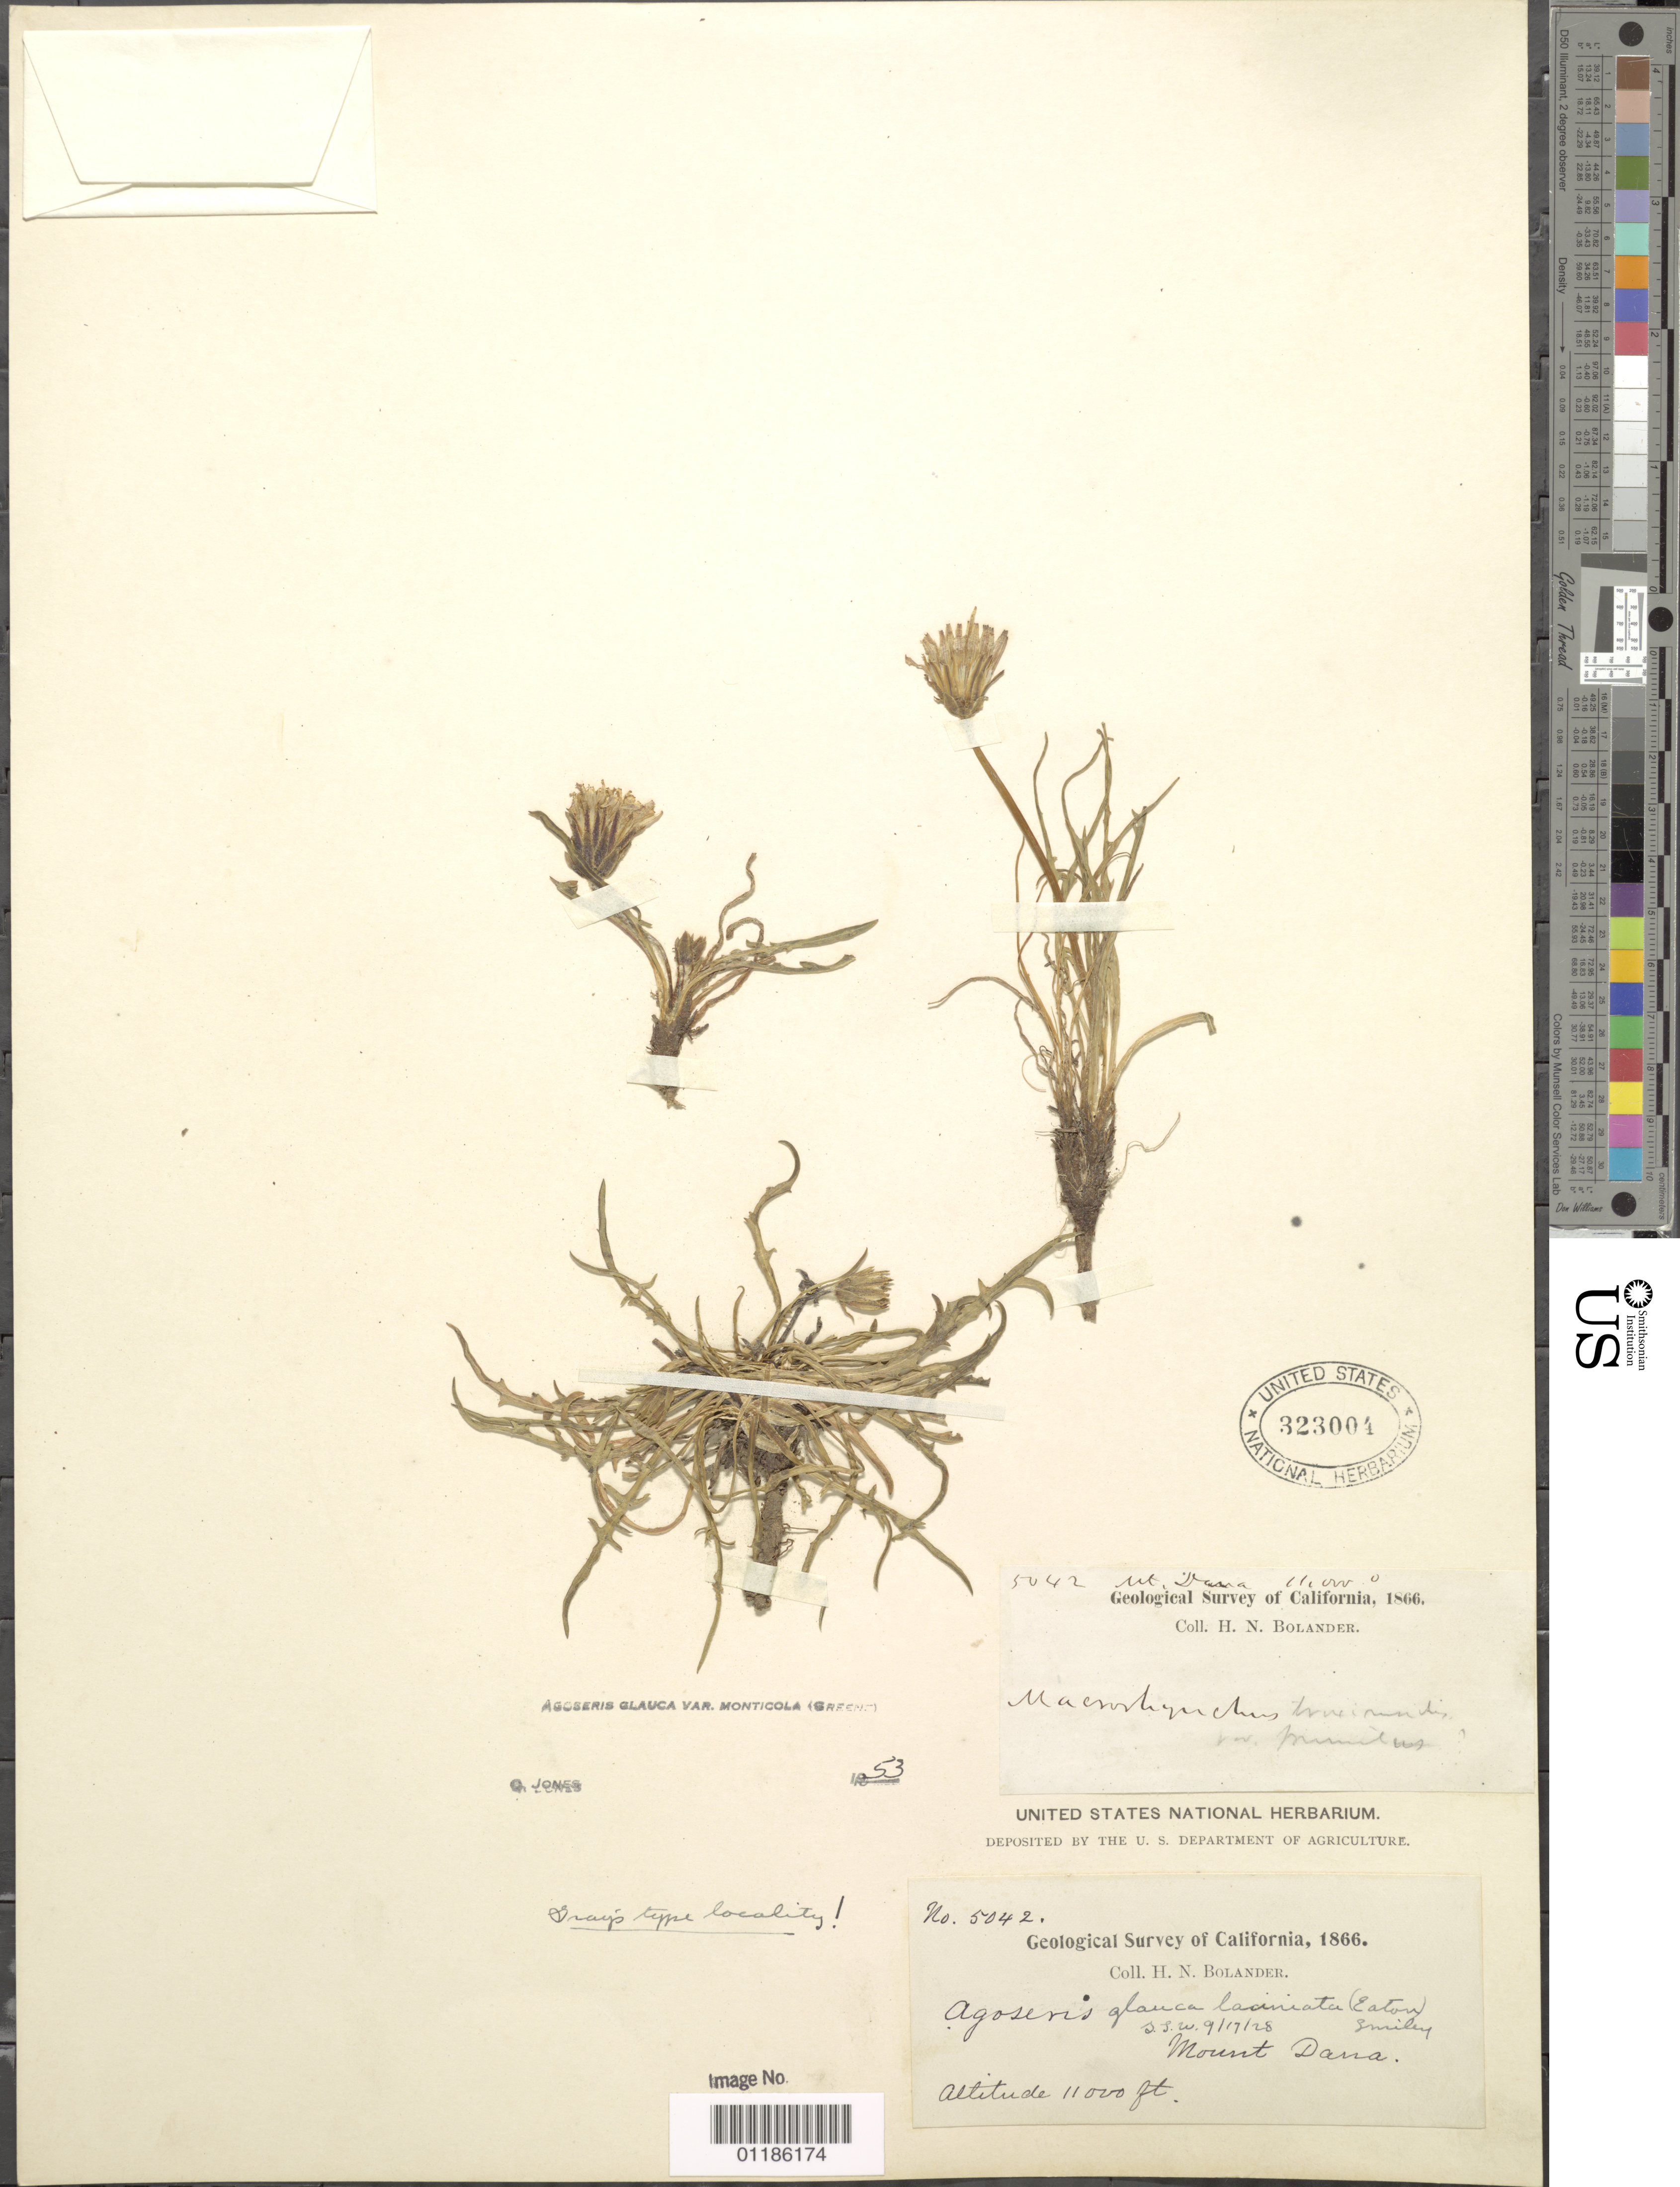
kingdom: Plantae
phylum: Tracheophyta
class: Magnoliopsida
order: Asterales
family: Asteraceae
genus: Agoseris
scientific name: Agoseris monticola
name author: Greene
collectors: H. Bolander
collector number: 5042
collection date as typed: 1866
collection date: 1866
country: United States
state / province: California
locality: Mount Dana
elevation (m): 3353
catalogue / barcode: US 323004